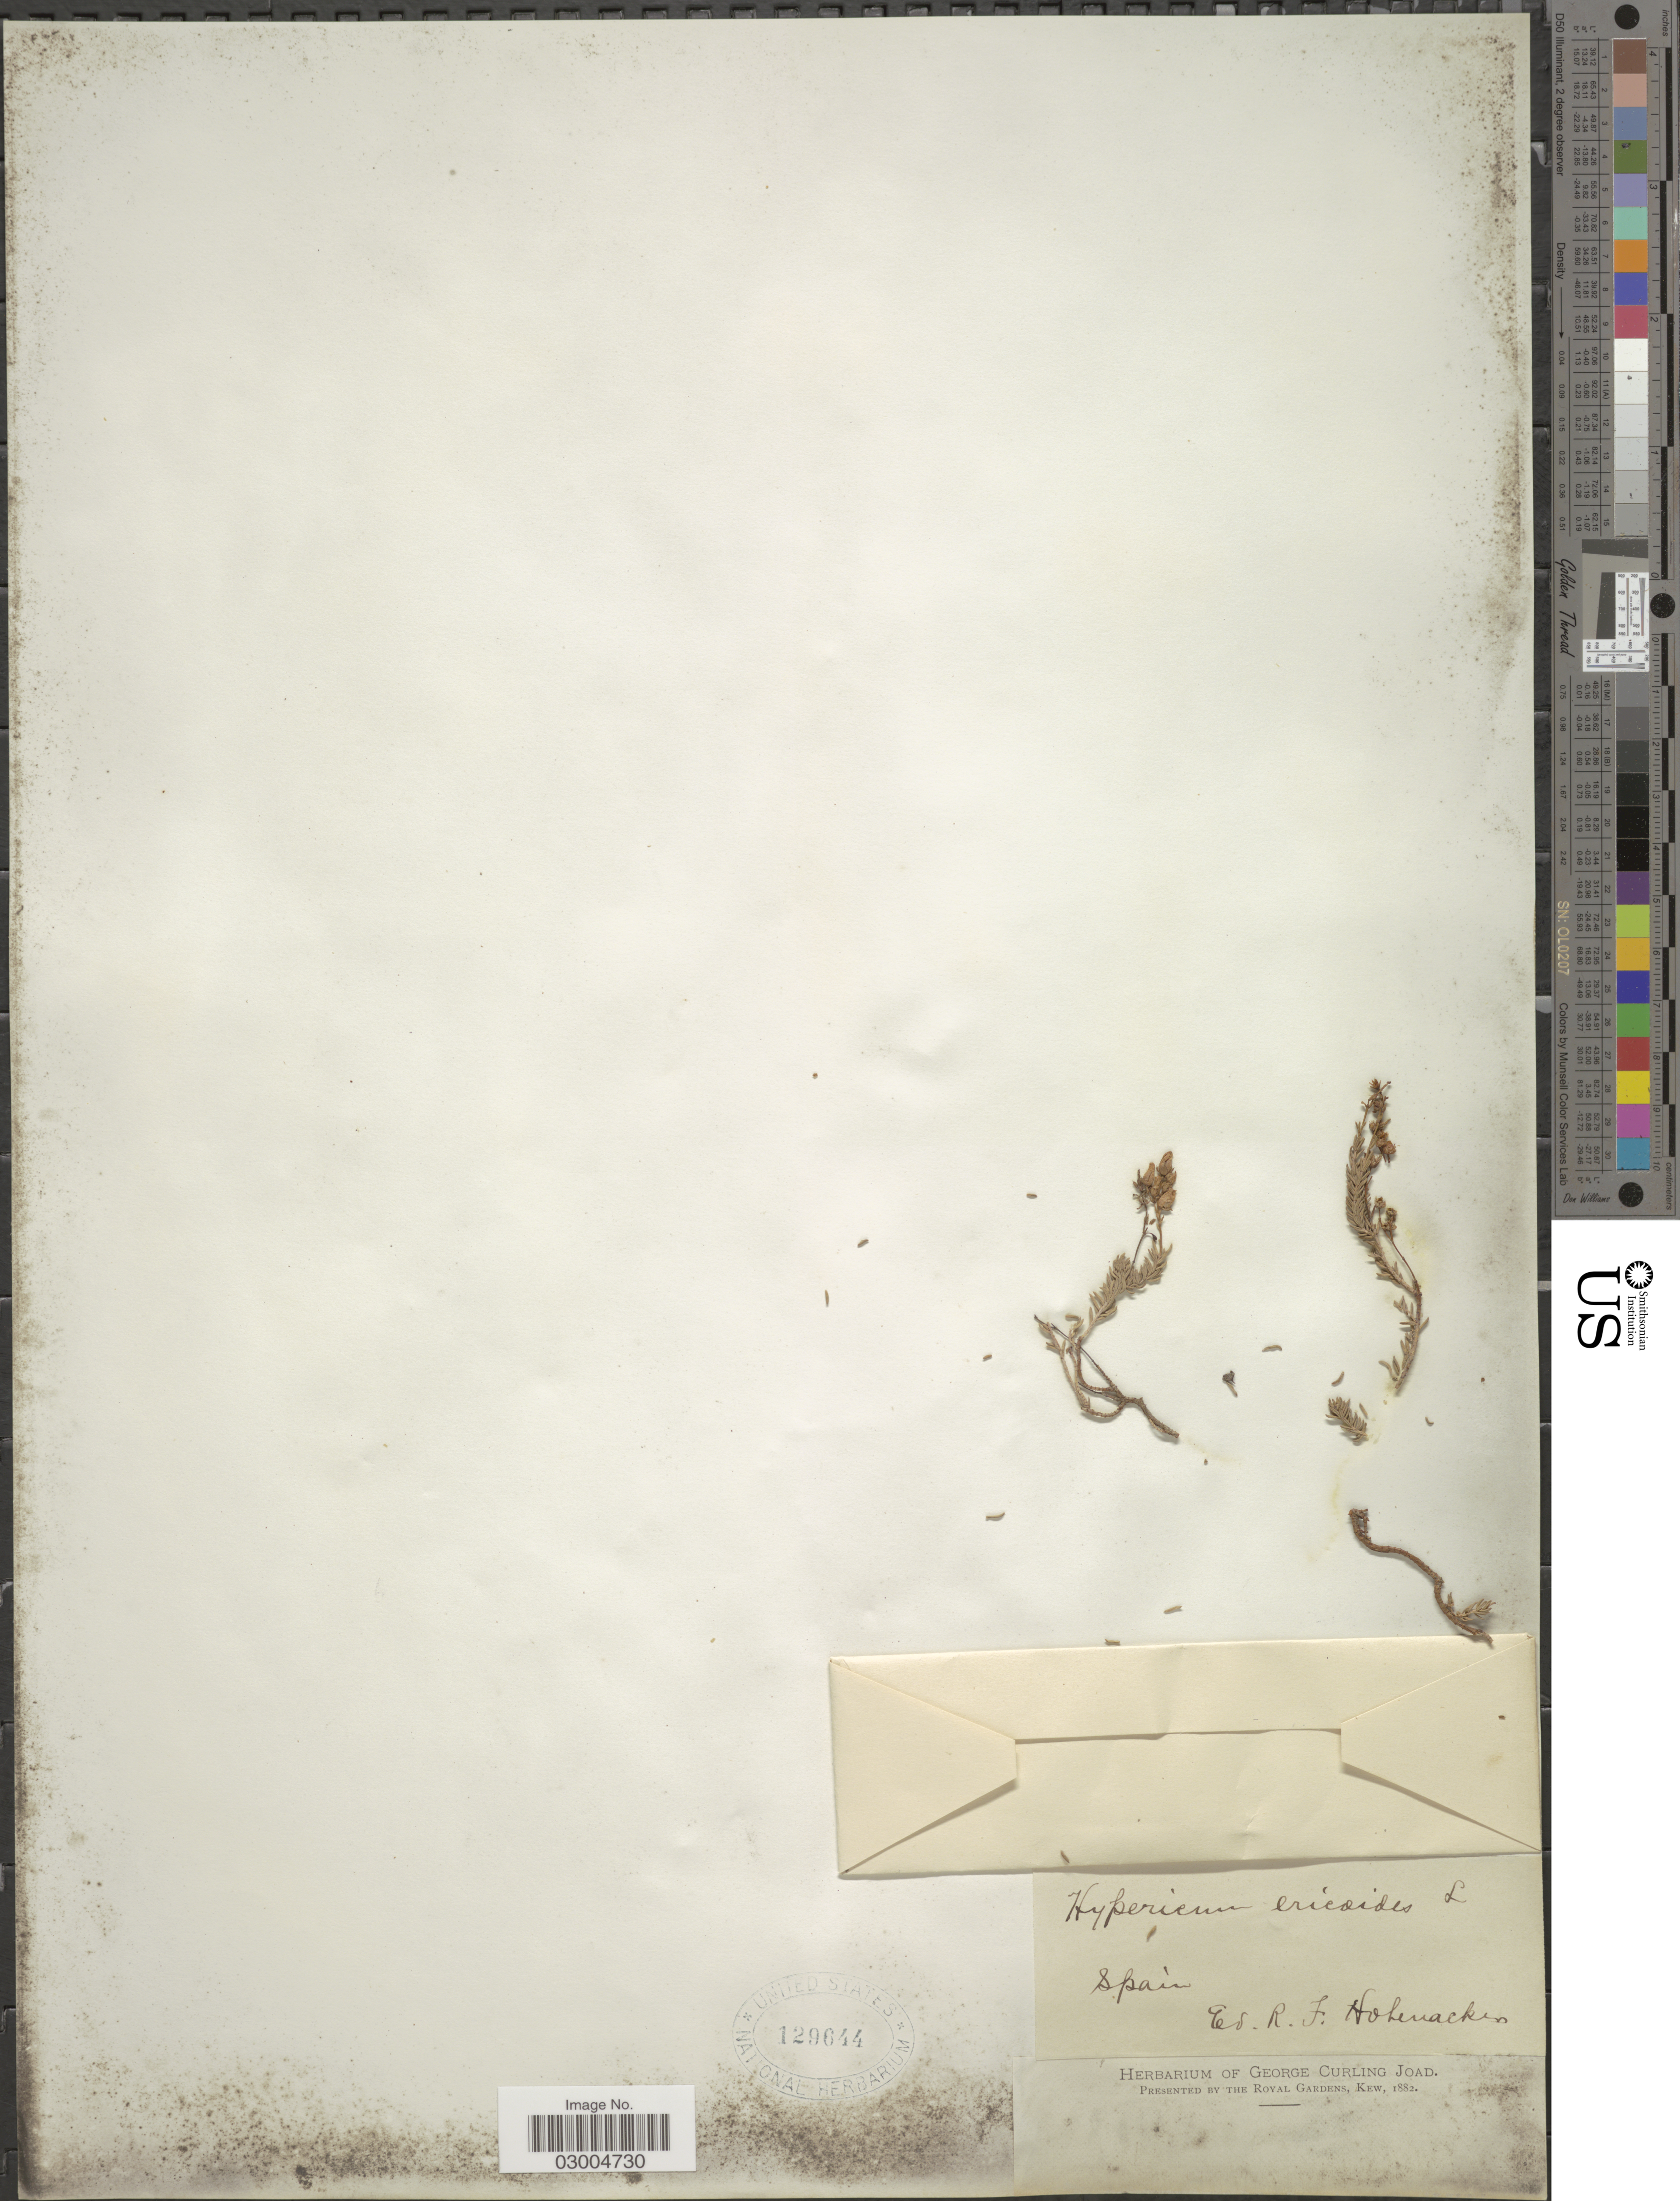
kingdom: Plantae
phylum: Tracheophyta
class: Magnoliopsida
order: Malpighiales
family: Hypericaceae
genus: Hypericum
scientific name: Hypericum ericoides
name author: Arechav.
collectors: R. F. Hohenacker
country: Spain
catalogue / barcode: US 129644